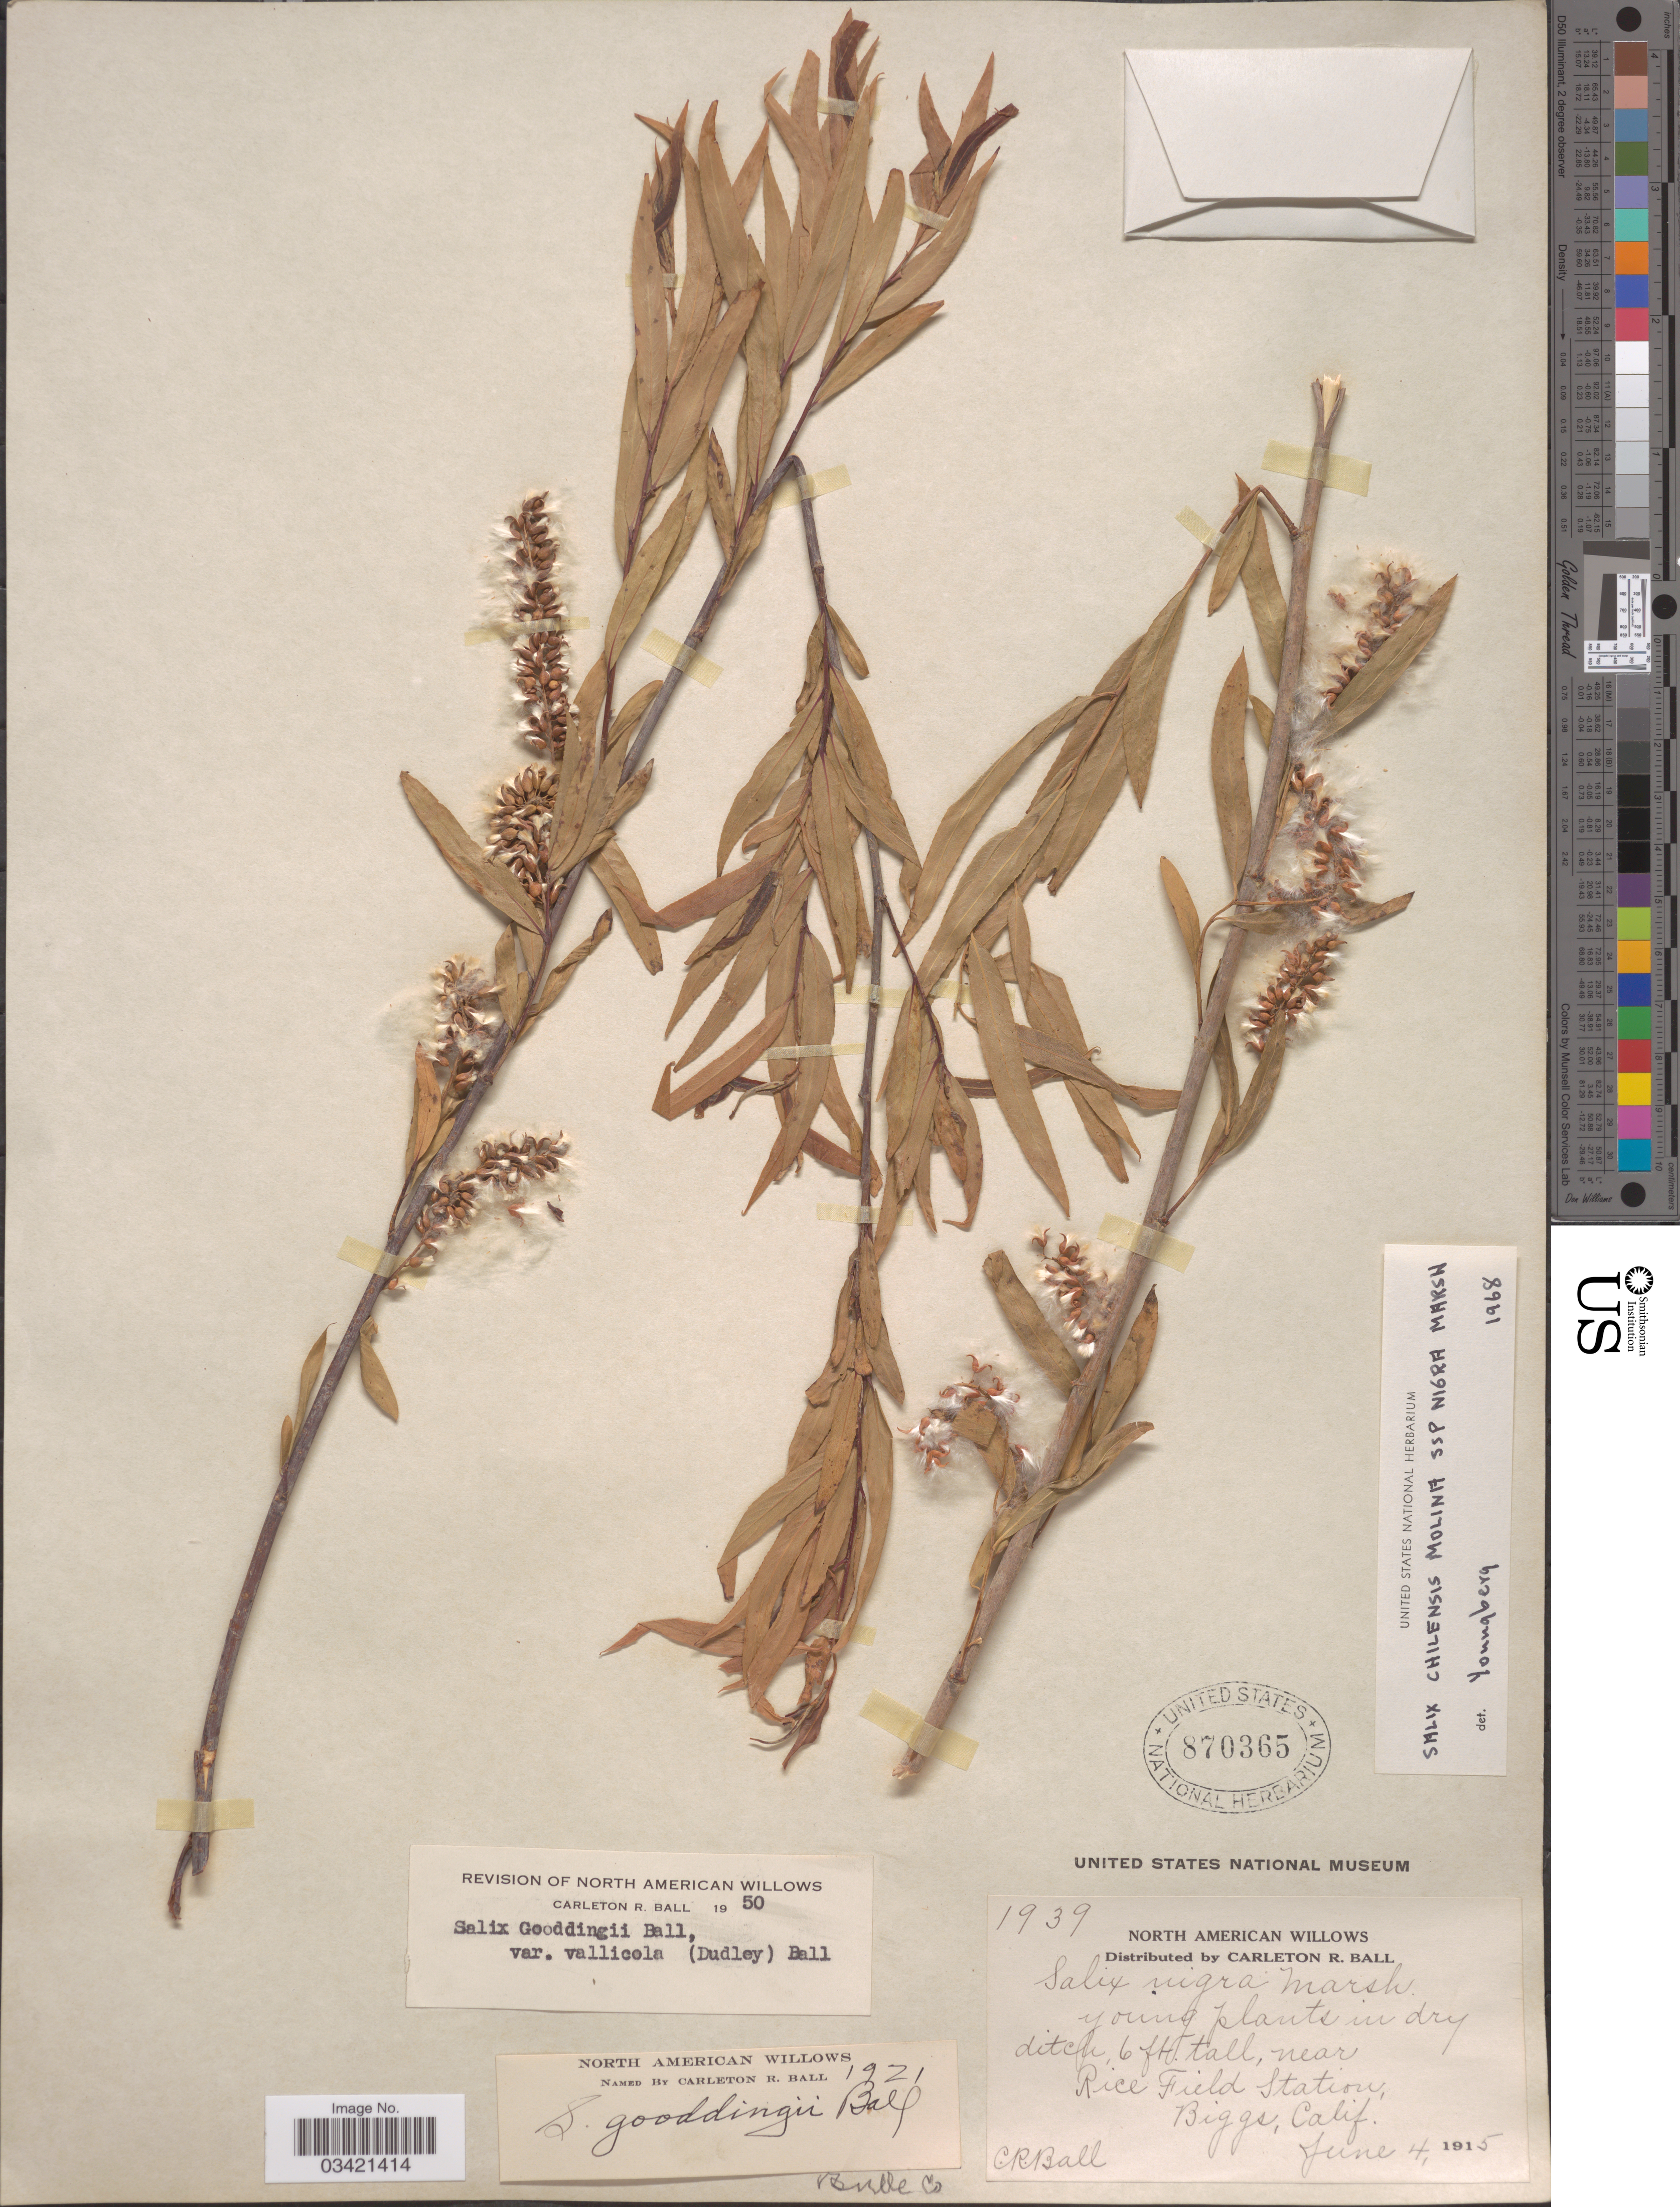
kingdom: Plantae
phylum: Tracheophyta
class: Magnoliopsida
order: Malpighiales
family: Salicaceae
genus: Salix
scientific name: Salix gooddingii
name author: C.R. Ball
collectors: C. R. Ball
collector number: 1939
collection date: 1915-06-04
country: United States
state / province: California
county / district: Butte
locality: Rice Field Station, Biggs. Butte Co.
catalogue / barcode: US 870365